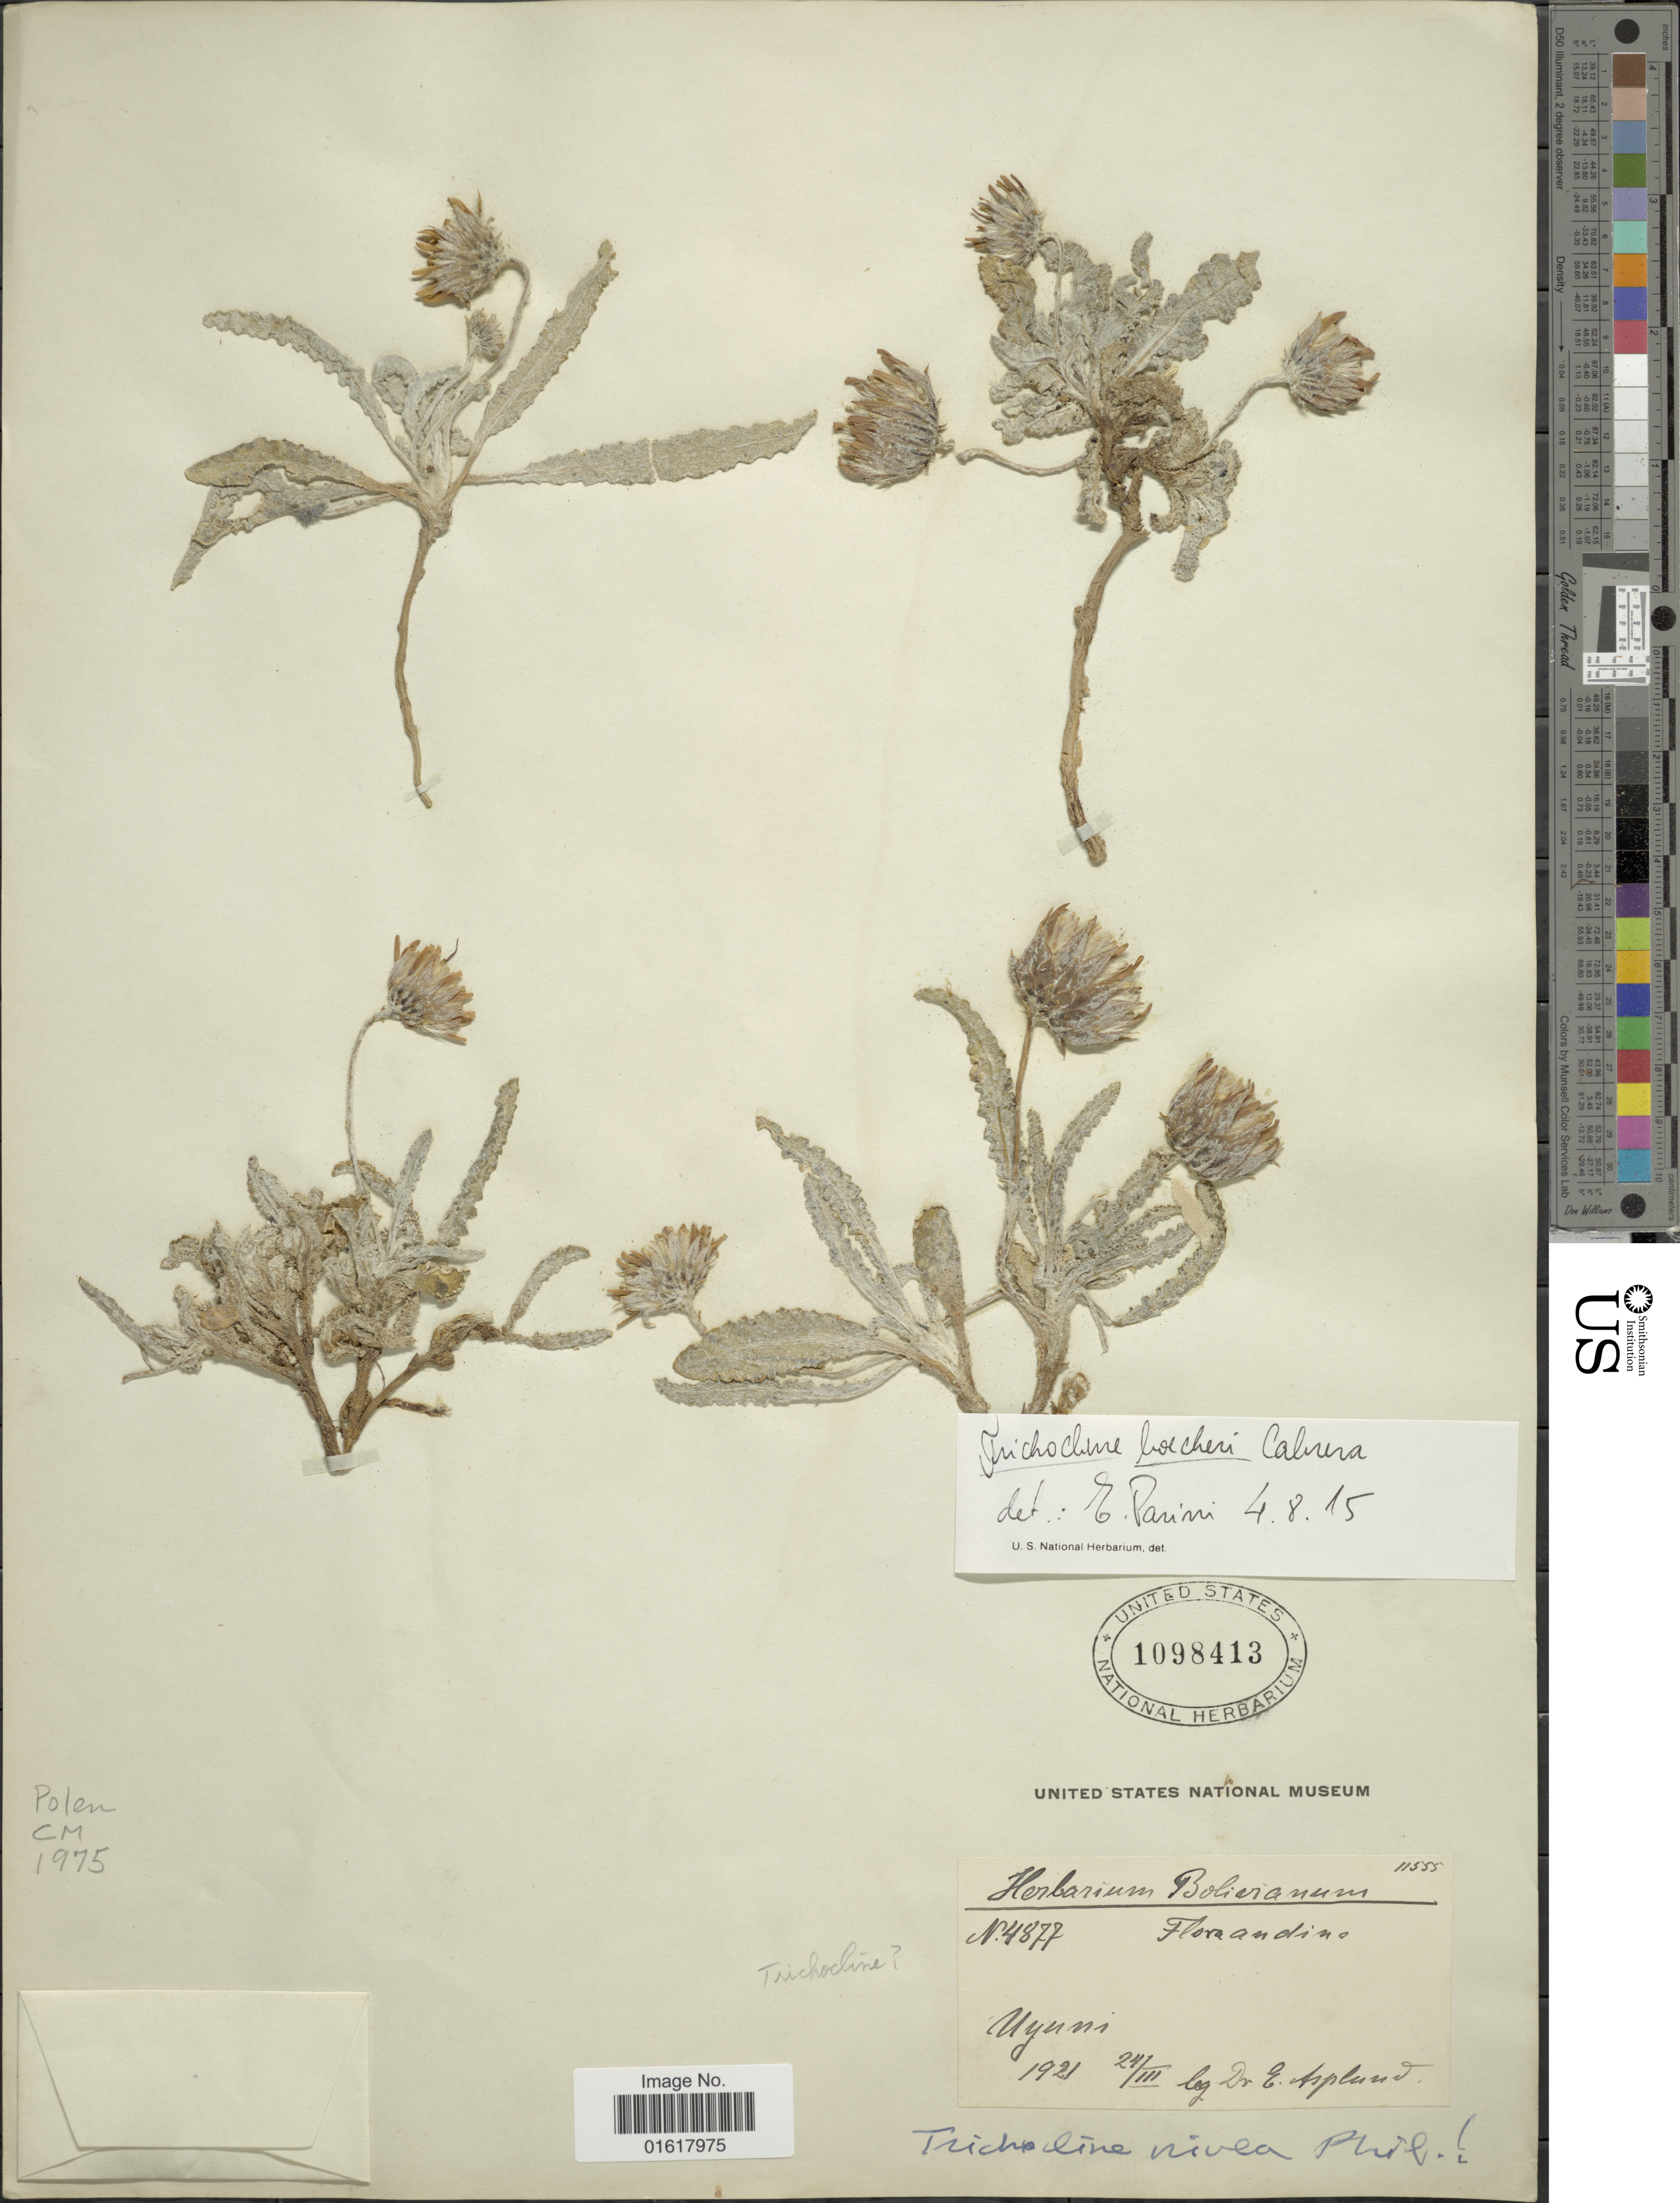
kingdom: Plantae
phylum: Tracheophyta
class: Magnoliopsida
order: Asterales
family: Asteraceae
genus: Trichocline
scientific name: Trichocline boecheri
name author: Cabrera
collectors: E. Asplund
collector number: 4877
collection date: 1921-03-24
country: Bolivia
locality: Uyuni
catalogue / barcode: US 1098413